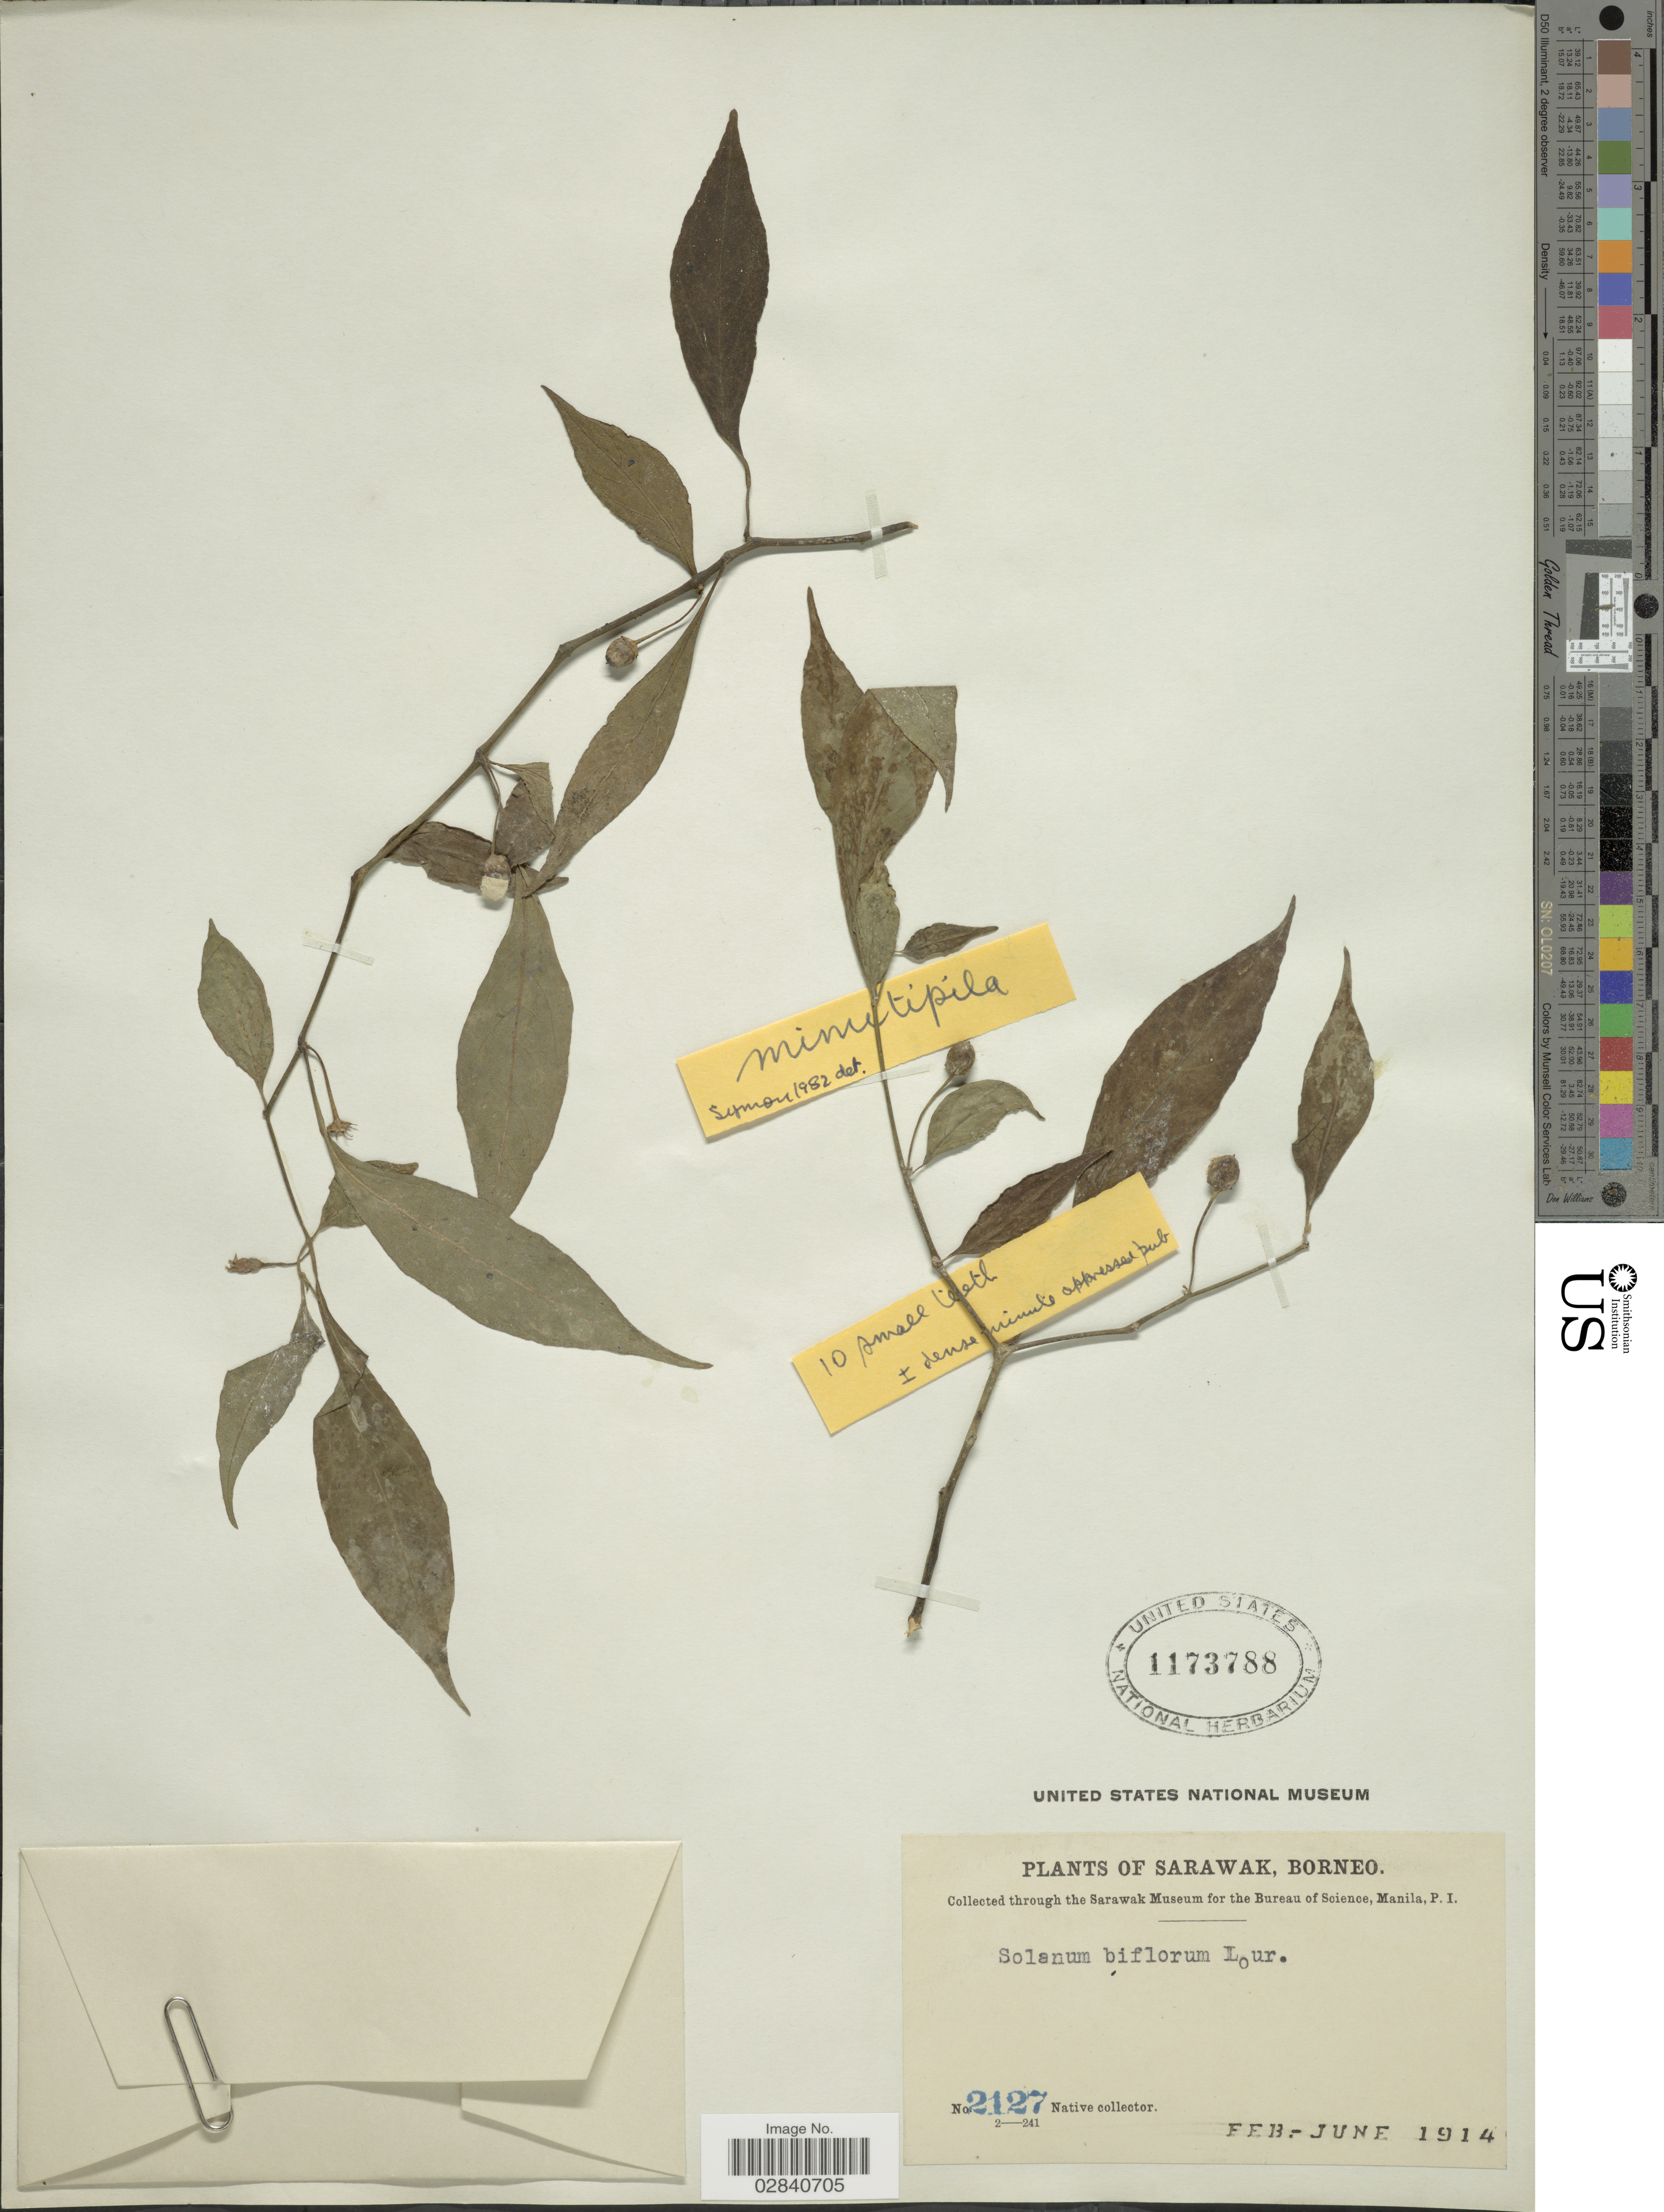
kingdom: Plantae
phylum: Tracheophyta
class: Magnoliopsida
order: Solanales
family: Solanaceae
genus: Lycianthes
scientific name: Lycianthes schizocalyx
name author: (Merr.) Bitter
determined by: Knapp, S. D.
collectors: Native collector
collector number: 2127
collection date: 1914-02/1914-06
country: Malaysia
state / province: Sarawak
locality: Borneo.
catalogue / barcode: US 1173788